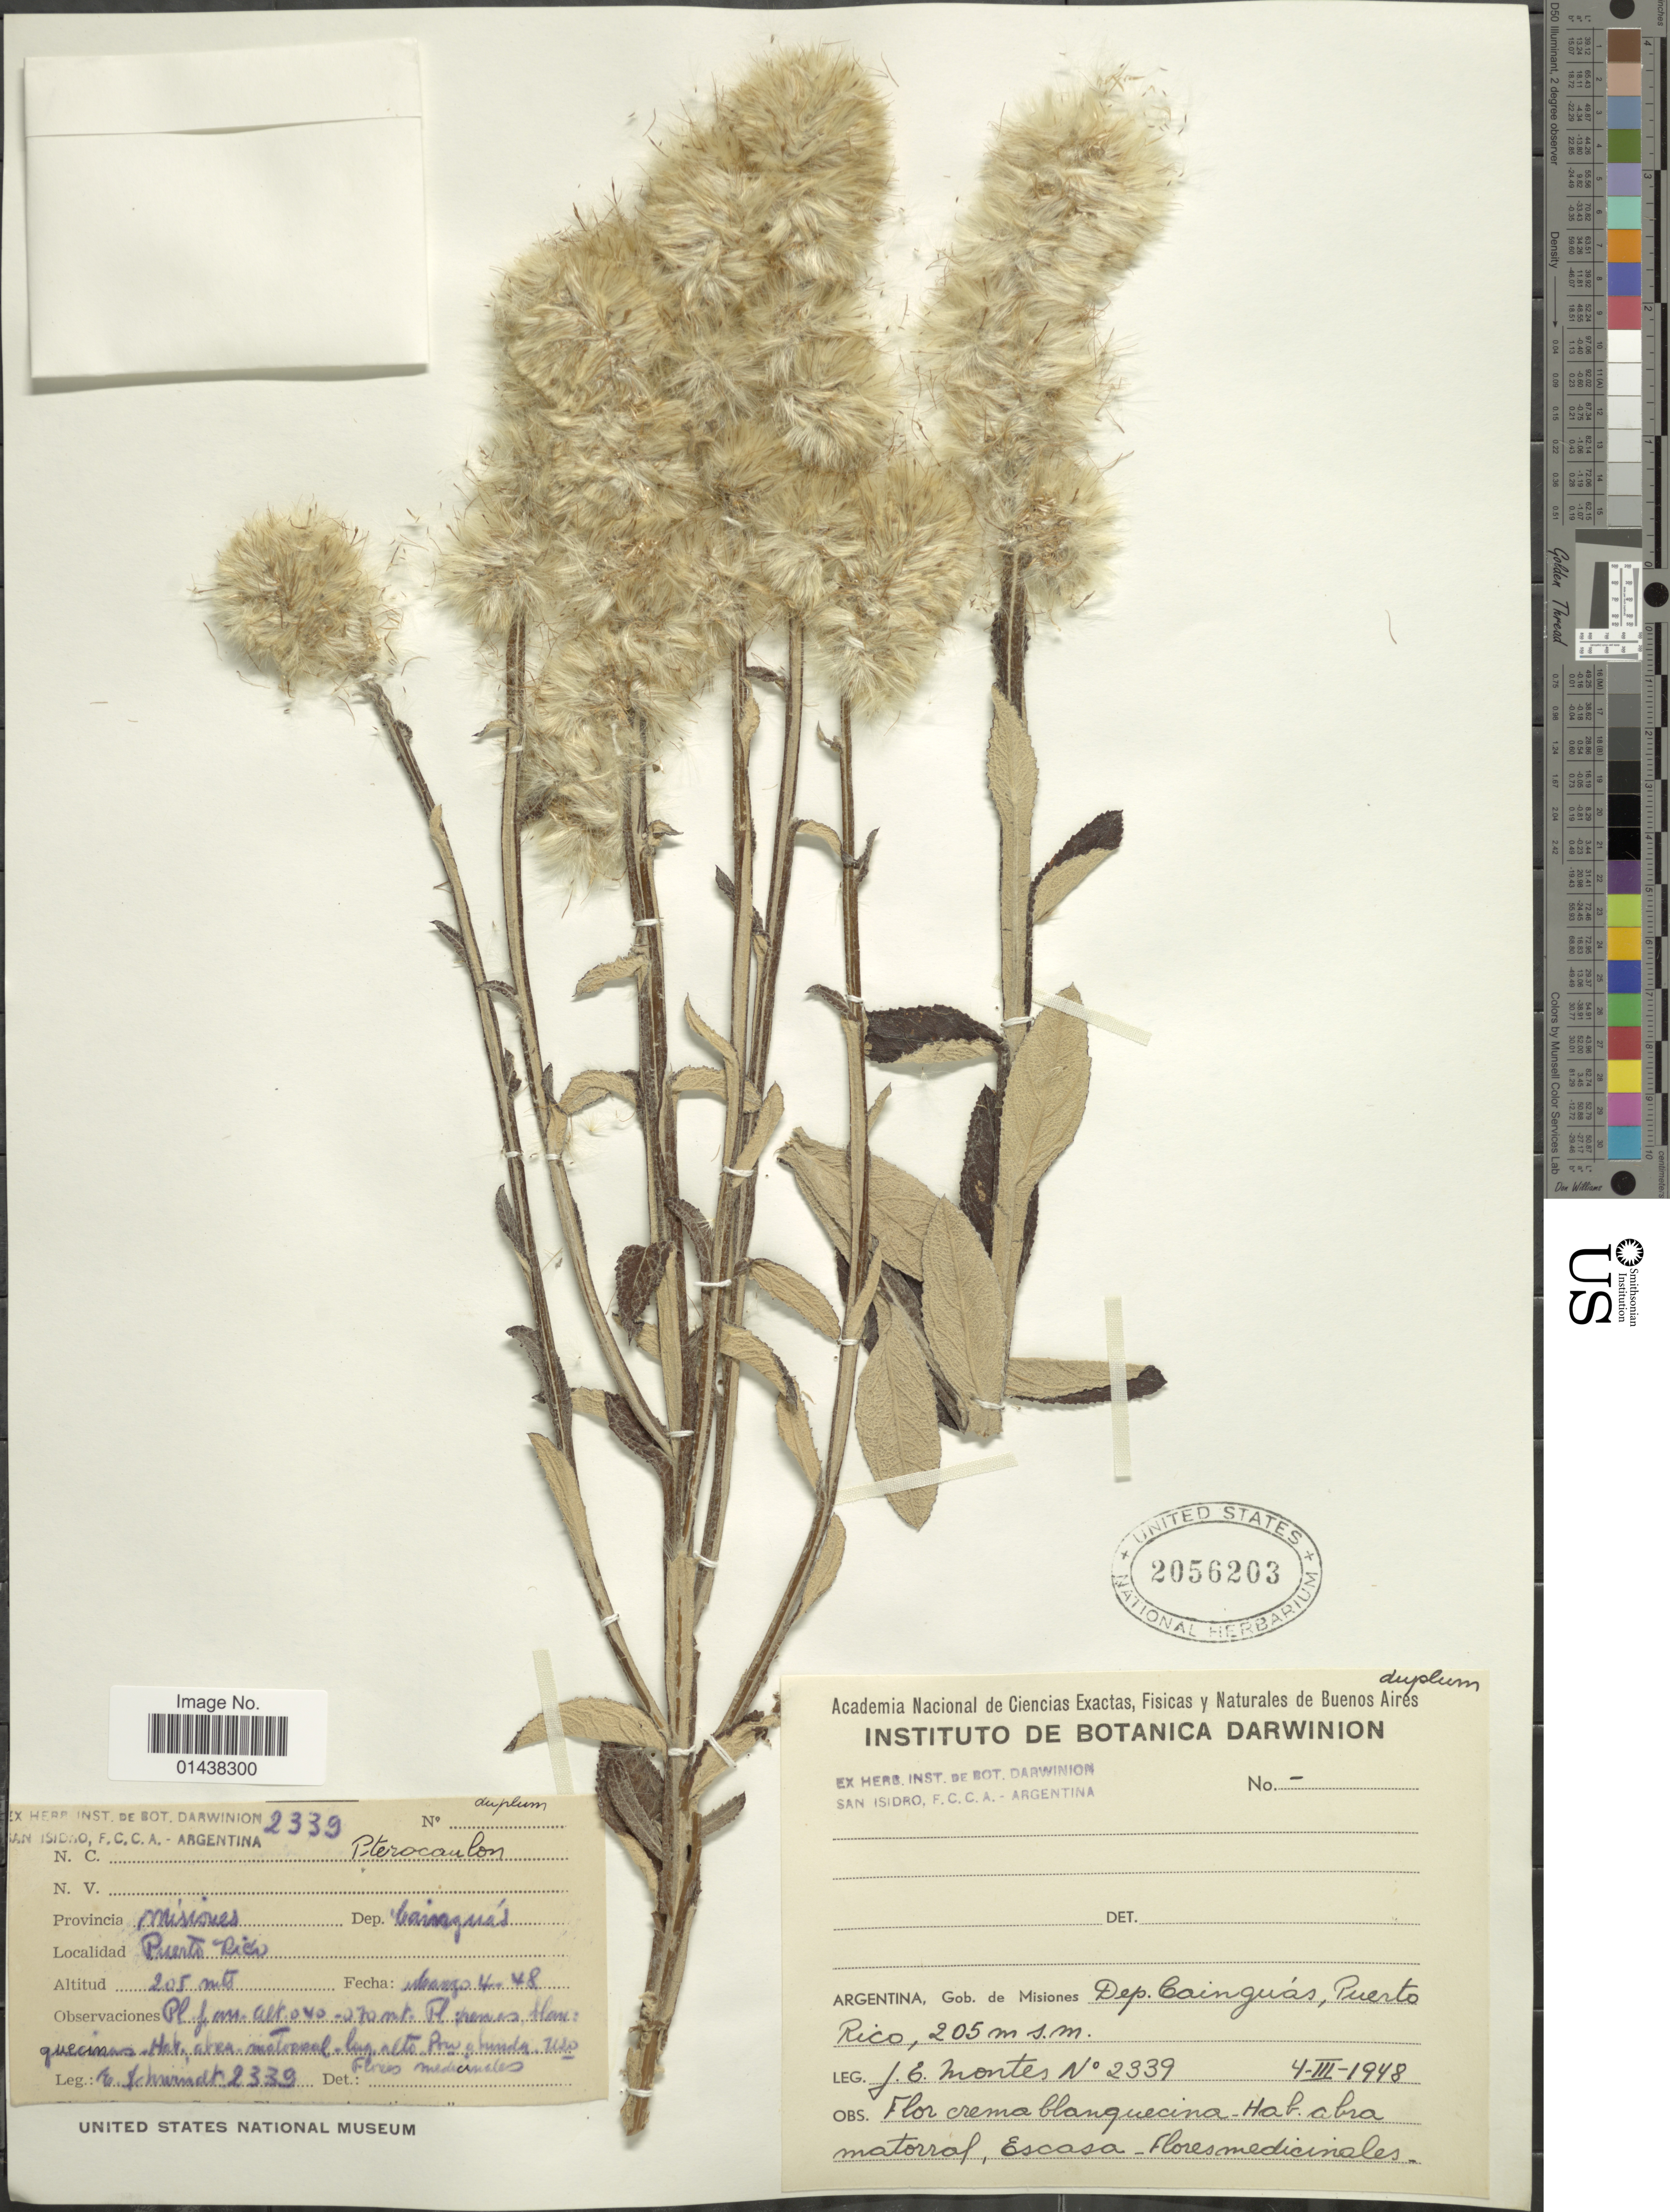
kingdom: Plantae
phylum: Tracheophyta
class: Magnoliopsida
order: Asterales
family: Asteraceae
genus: Pterocaulon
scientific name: Pterocaulon sp.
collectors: J. E. Montes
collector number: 2339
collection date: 1948-03-04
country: Argentina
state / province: Misiones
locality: Dep. Cainguas, Puerto Rico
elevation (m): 205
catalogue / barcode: US 2056203